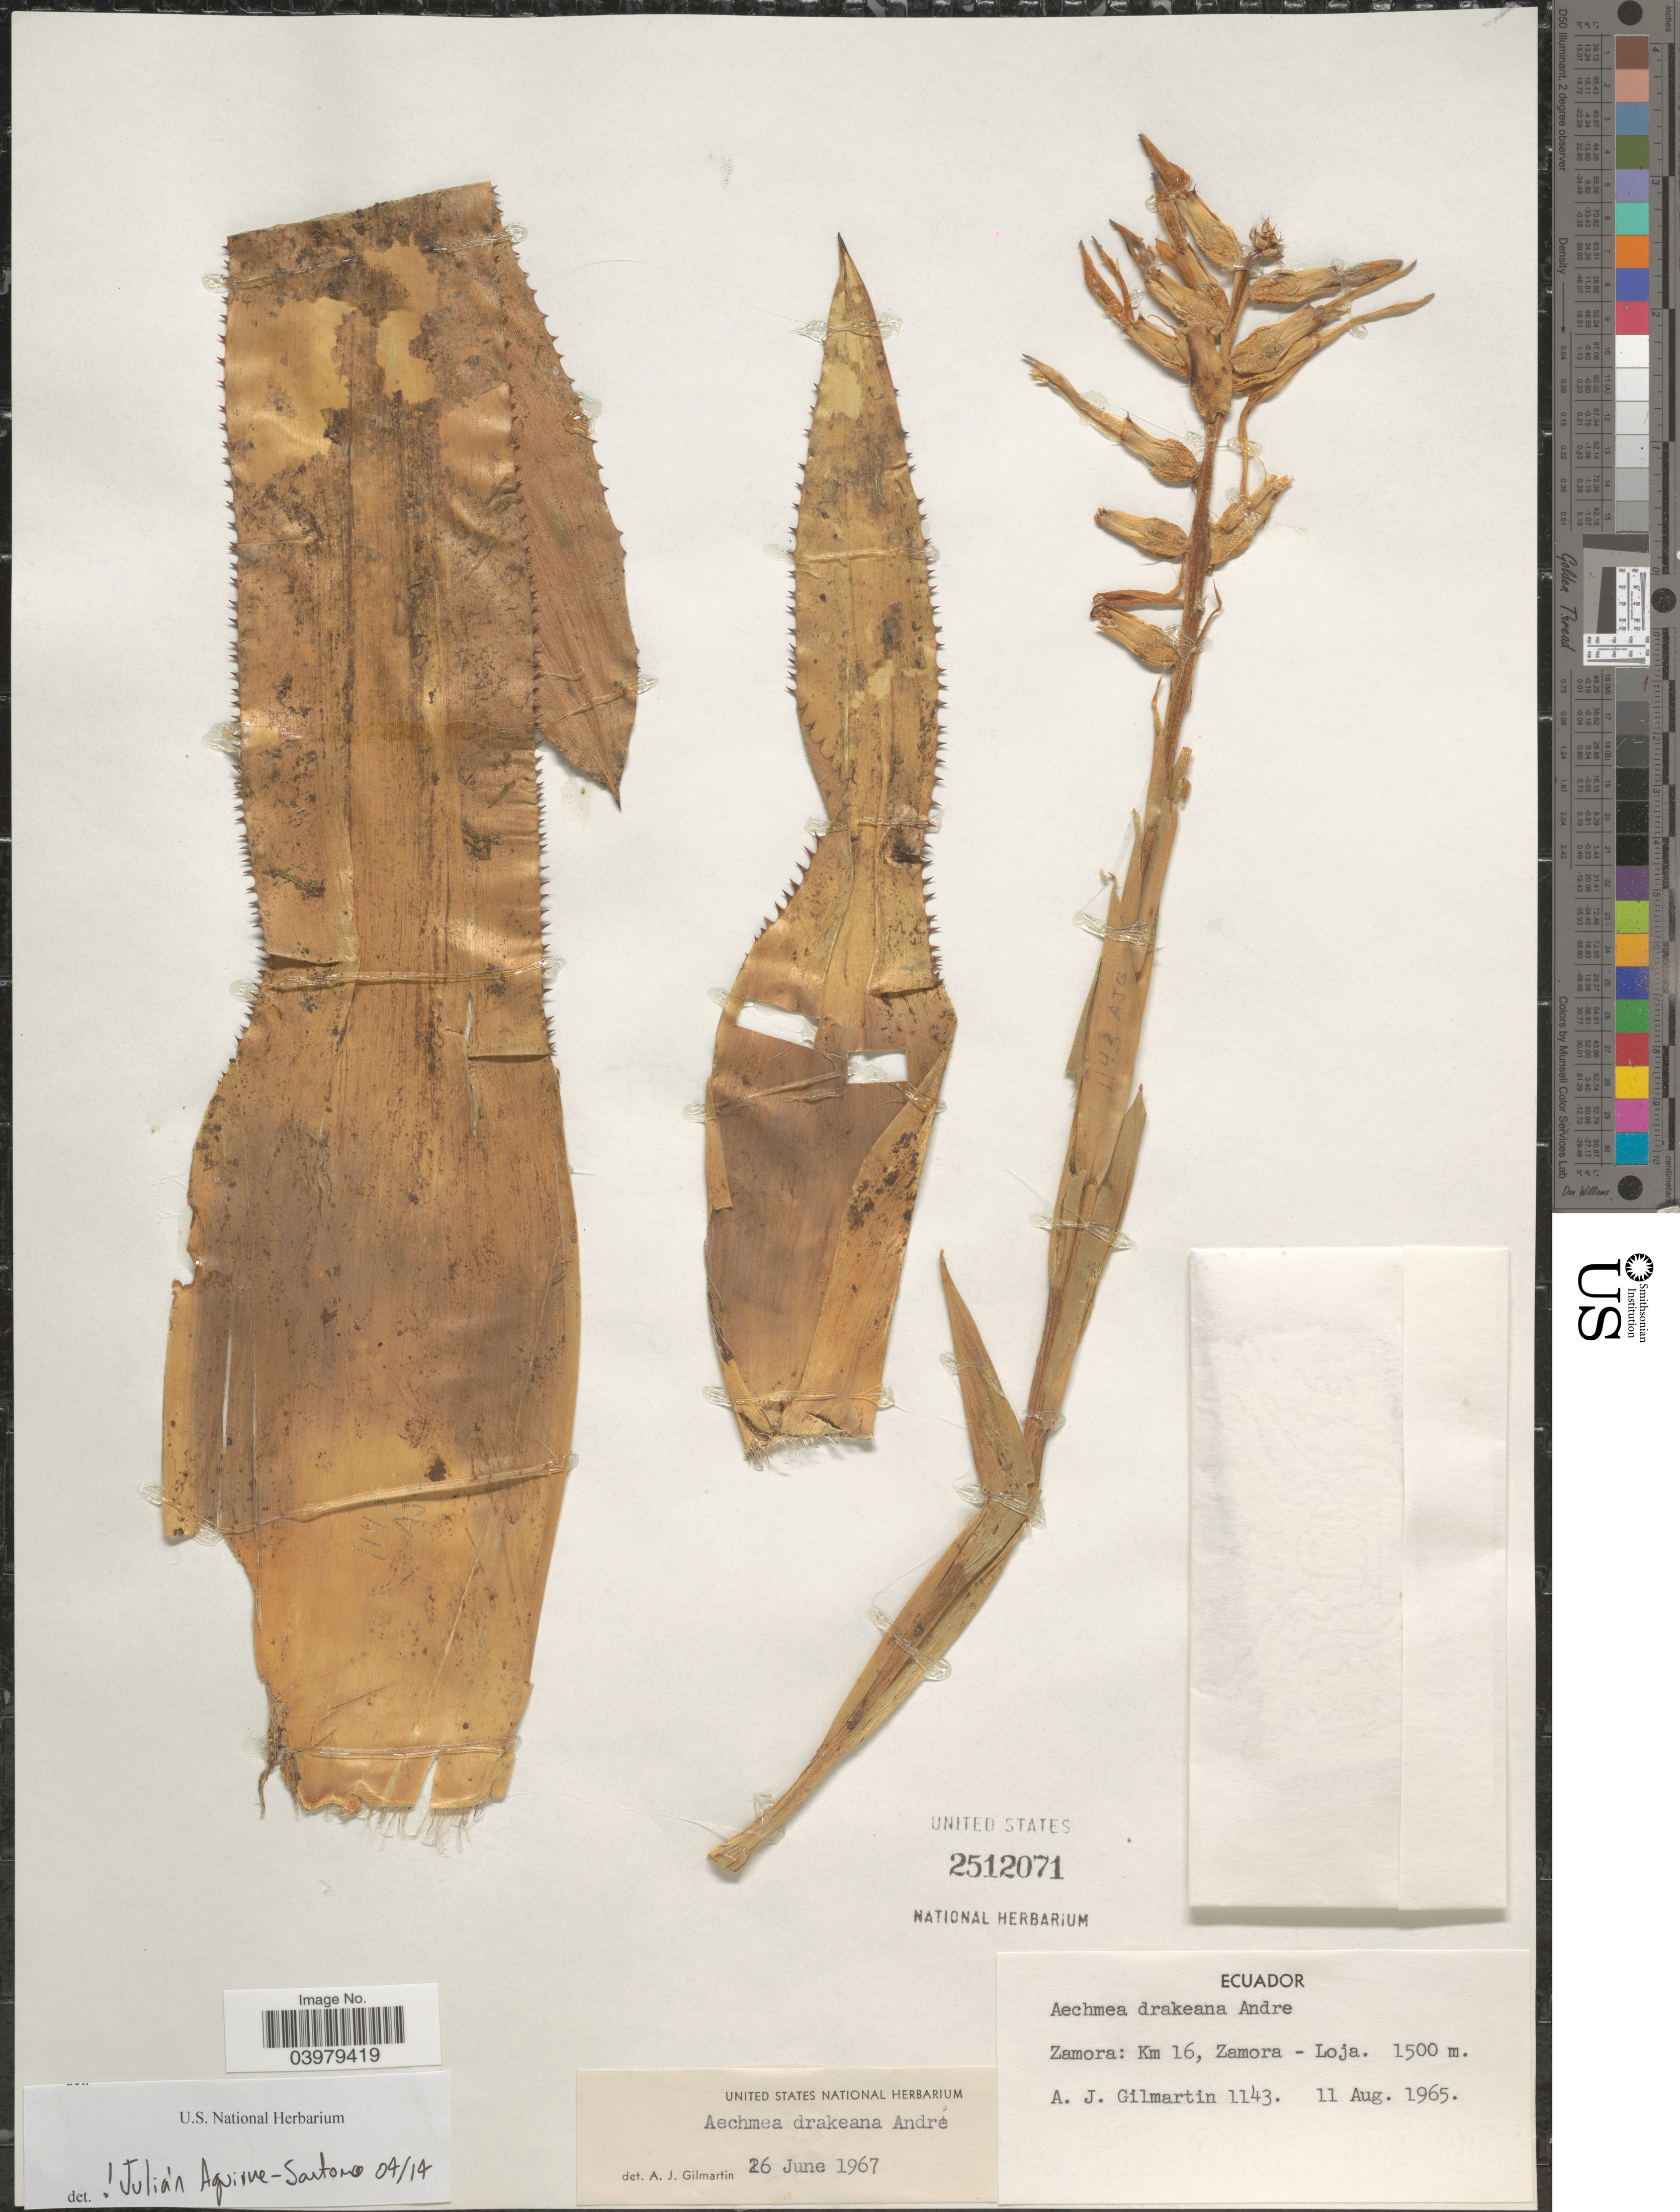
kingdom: Plantae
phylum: Tracheophyta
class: Liliopsida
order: Poales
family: Bromeliaceae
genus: Aechmea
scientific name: Aechmea drakeana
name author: André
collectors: A. J. Gilmartin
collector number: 1143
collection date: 1965-08-11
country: Ecuador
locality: Zamora: Km 16, Zamora - Loja.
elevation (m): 1500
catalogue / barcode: US 2512071